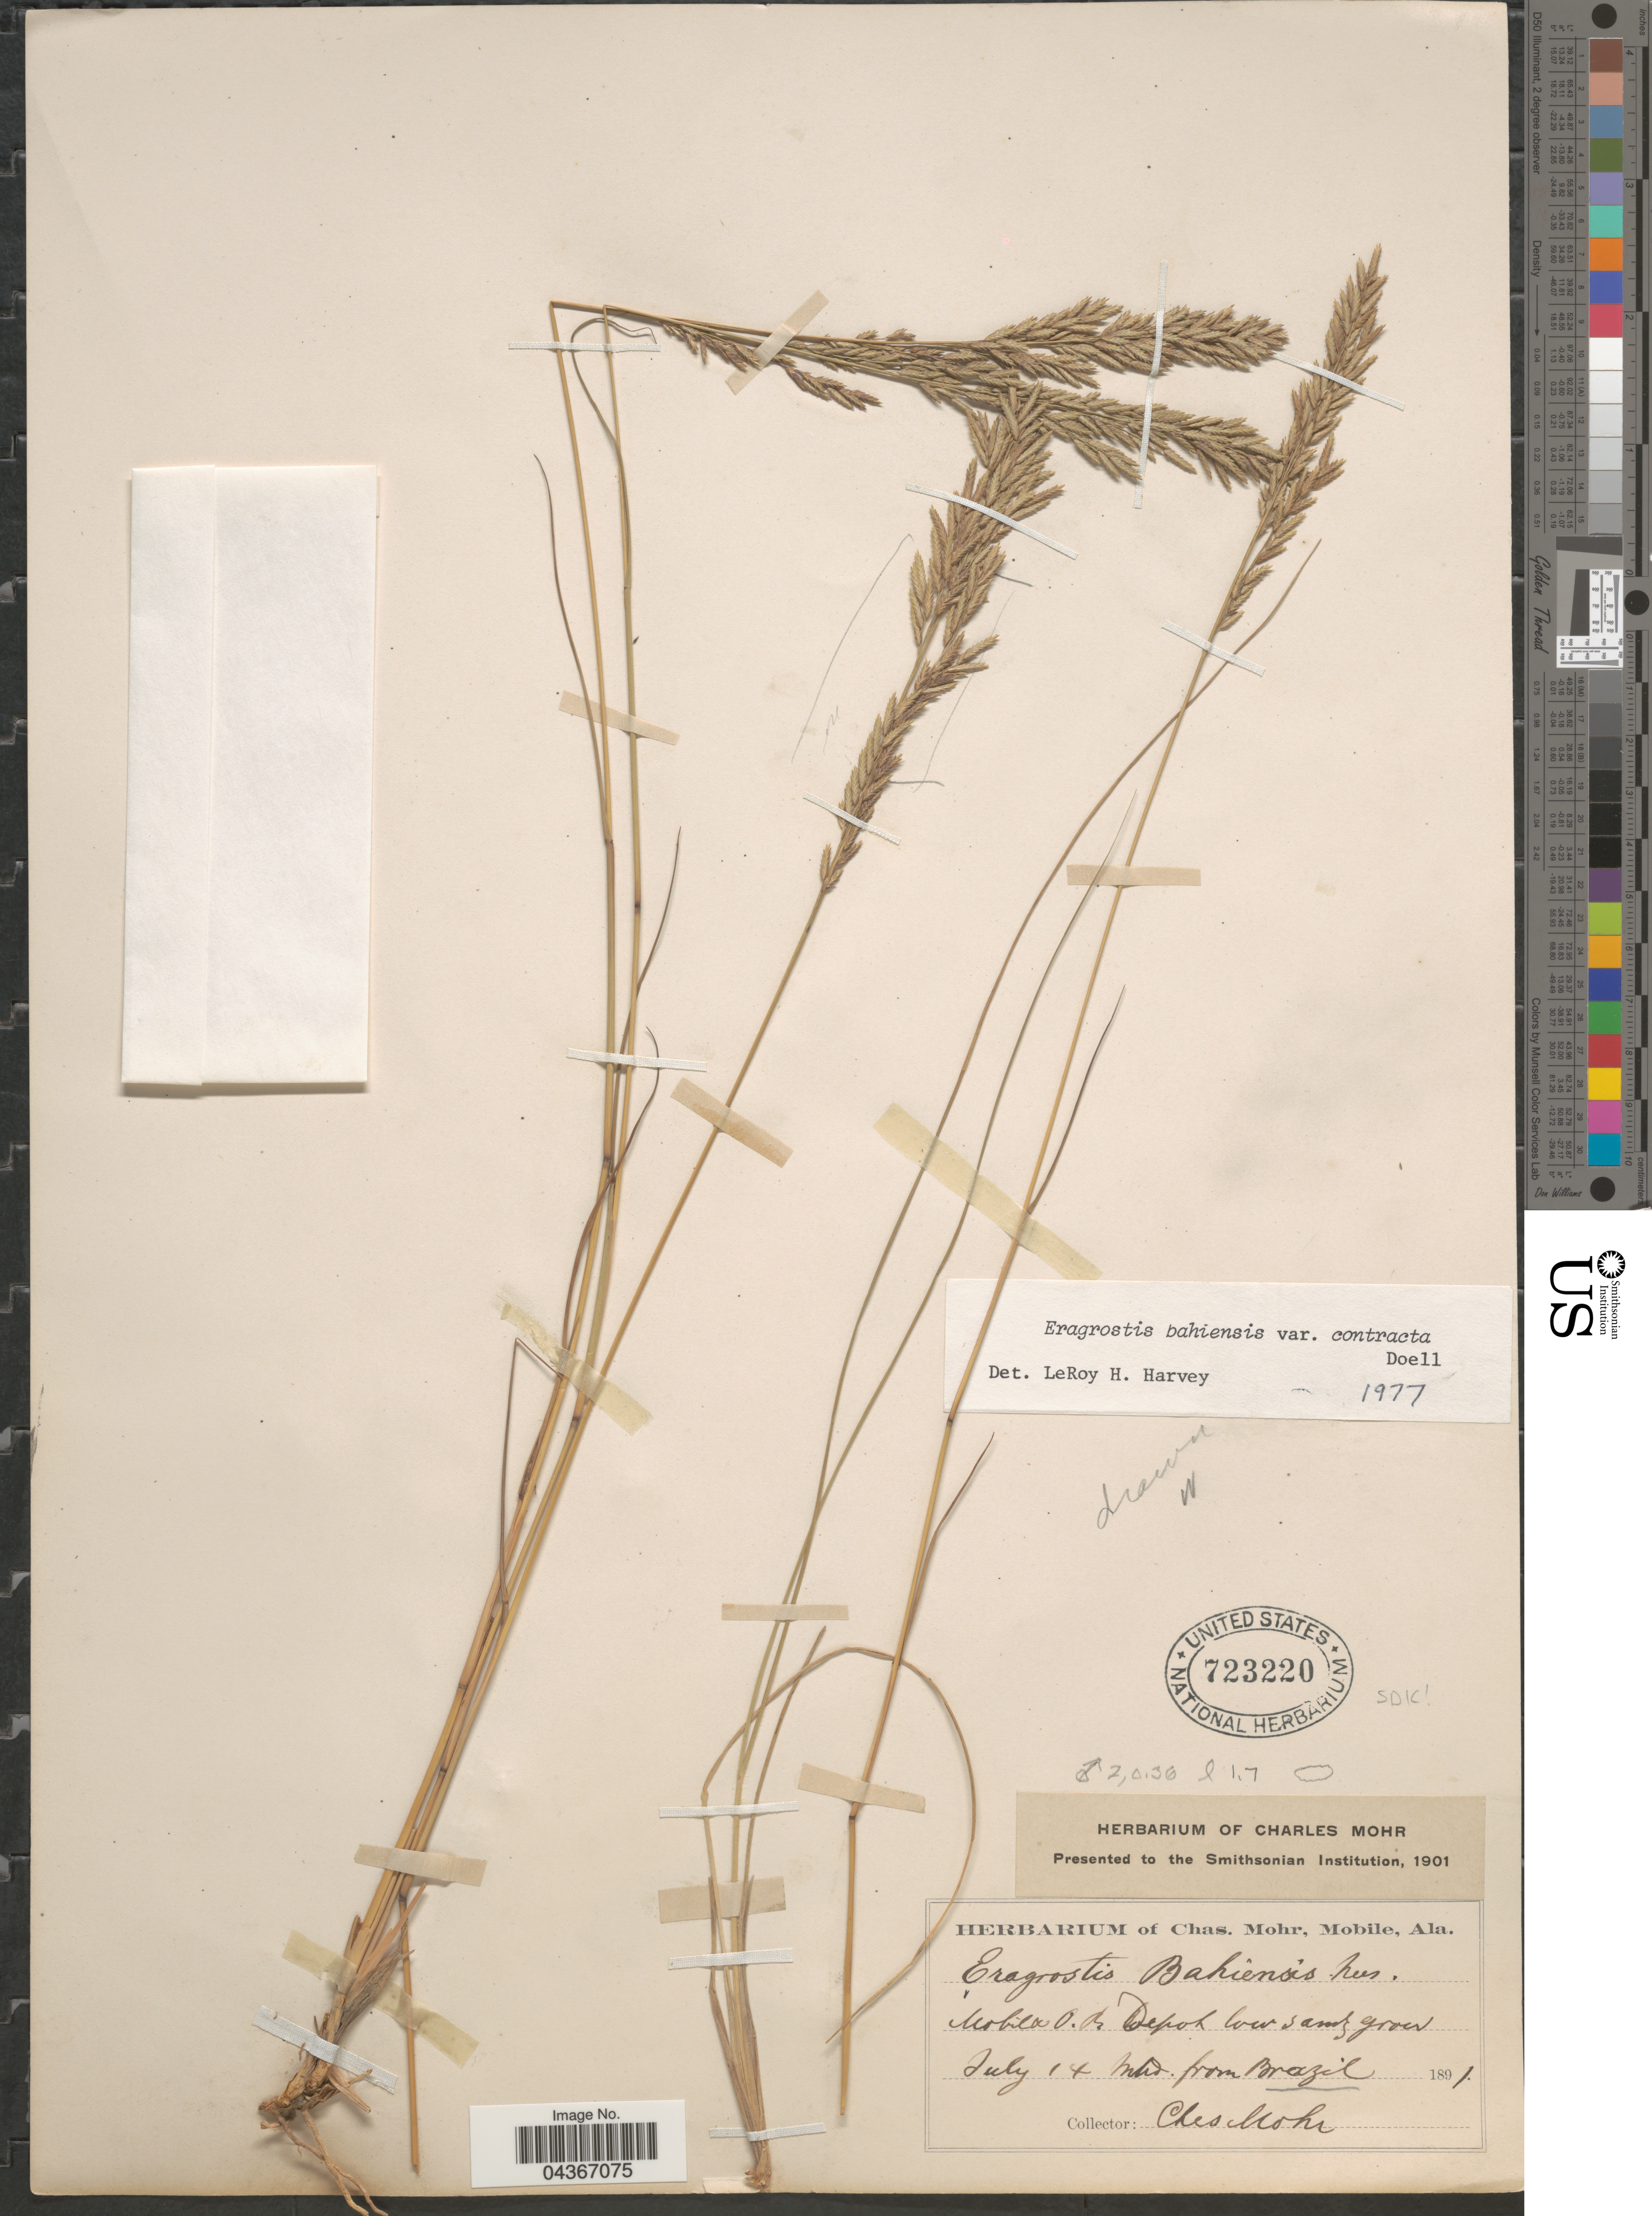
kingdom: Plantae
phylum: Tracheophyta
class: Liliopsida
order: Poales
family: Poaceae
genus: Eragrostis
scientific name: Eragrostis bahiensis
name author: Schrad. ex Schult.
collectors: Mohr, C. T. (herbarium)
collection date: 1891-07-14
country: United States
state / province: Alabama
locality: Mobile O. R. Depot low sandy ground.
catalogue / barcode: US 723220